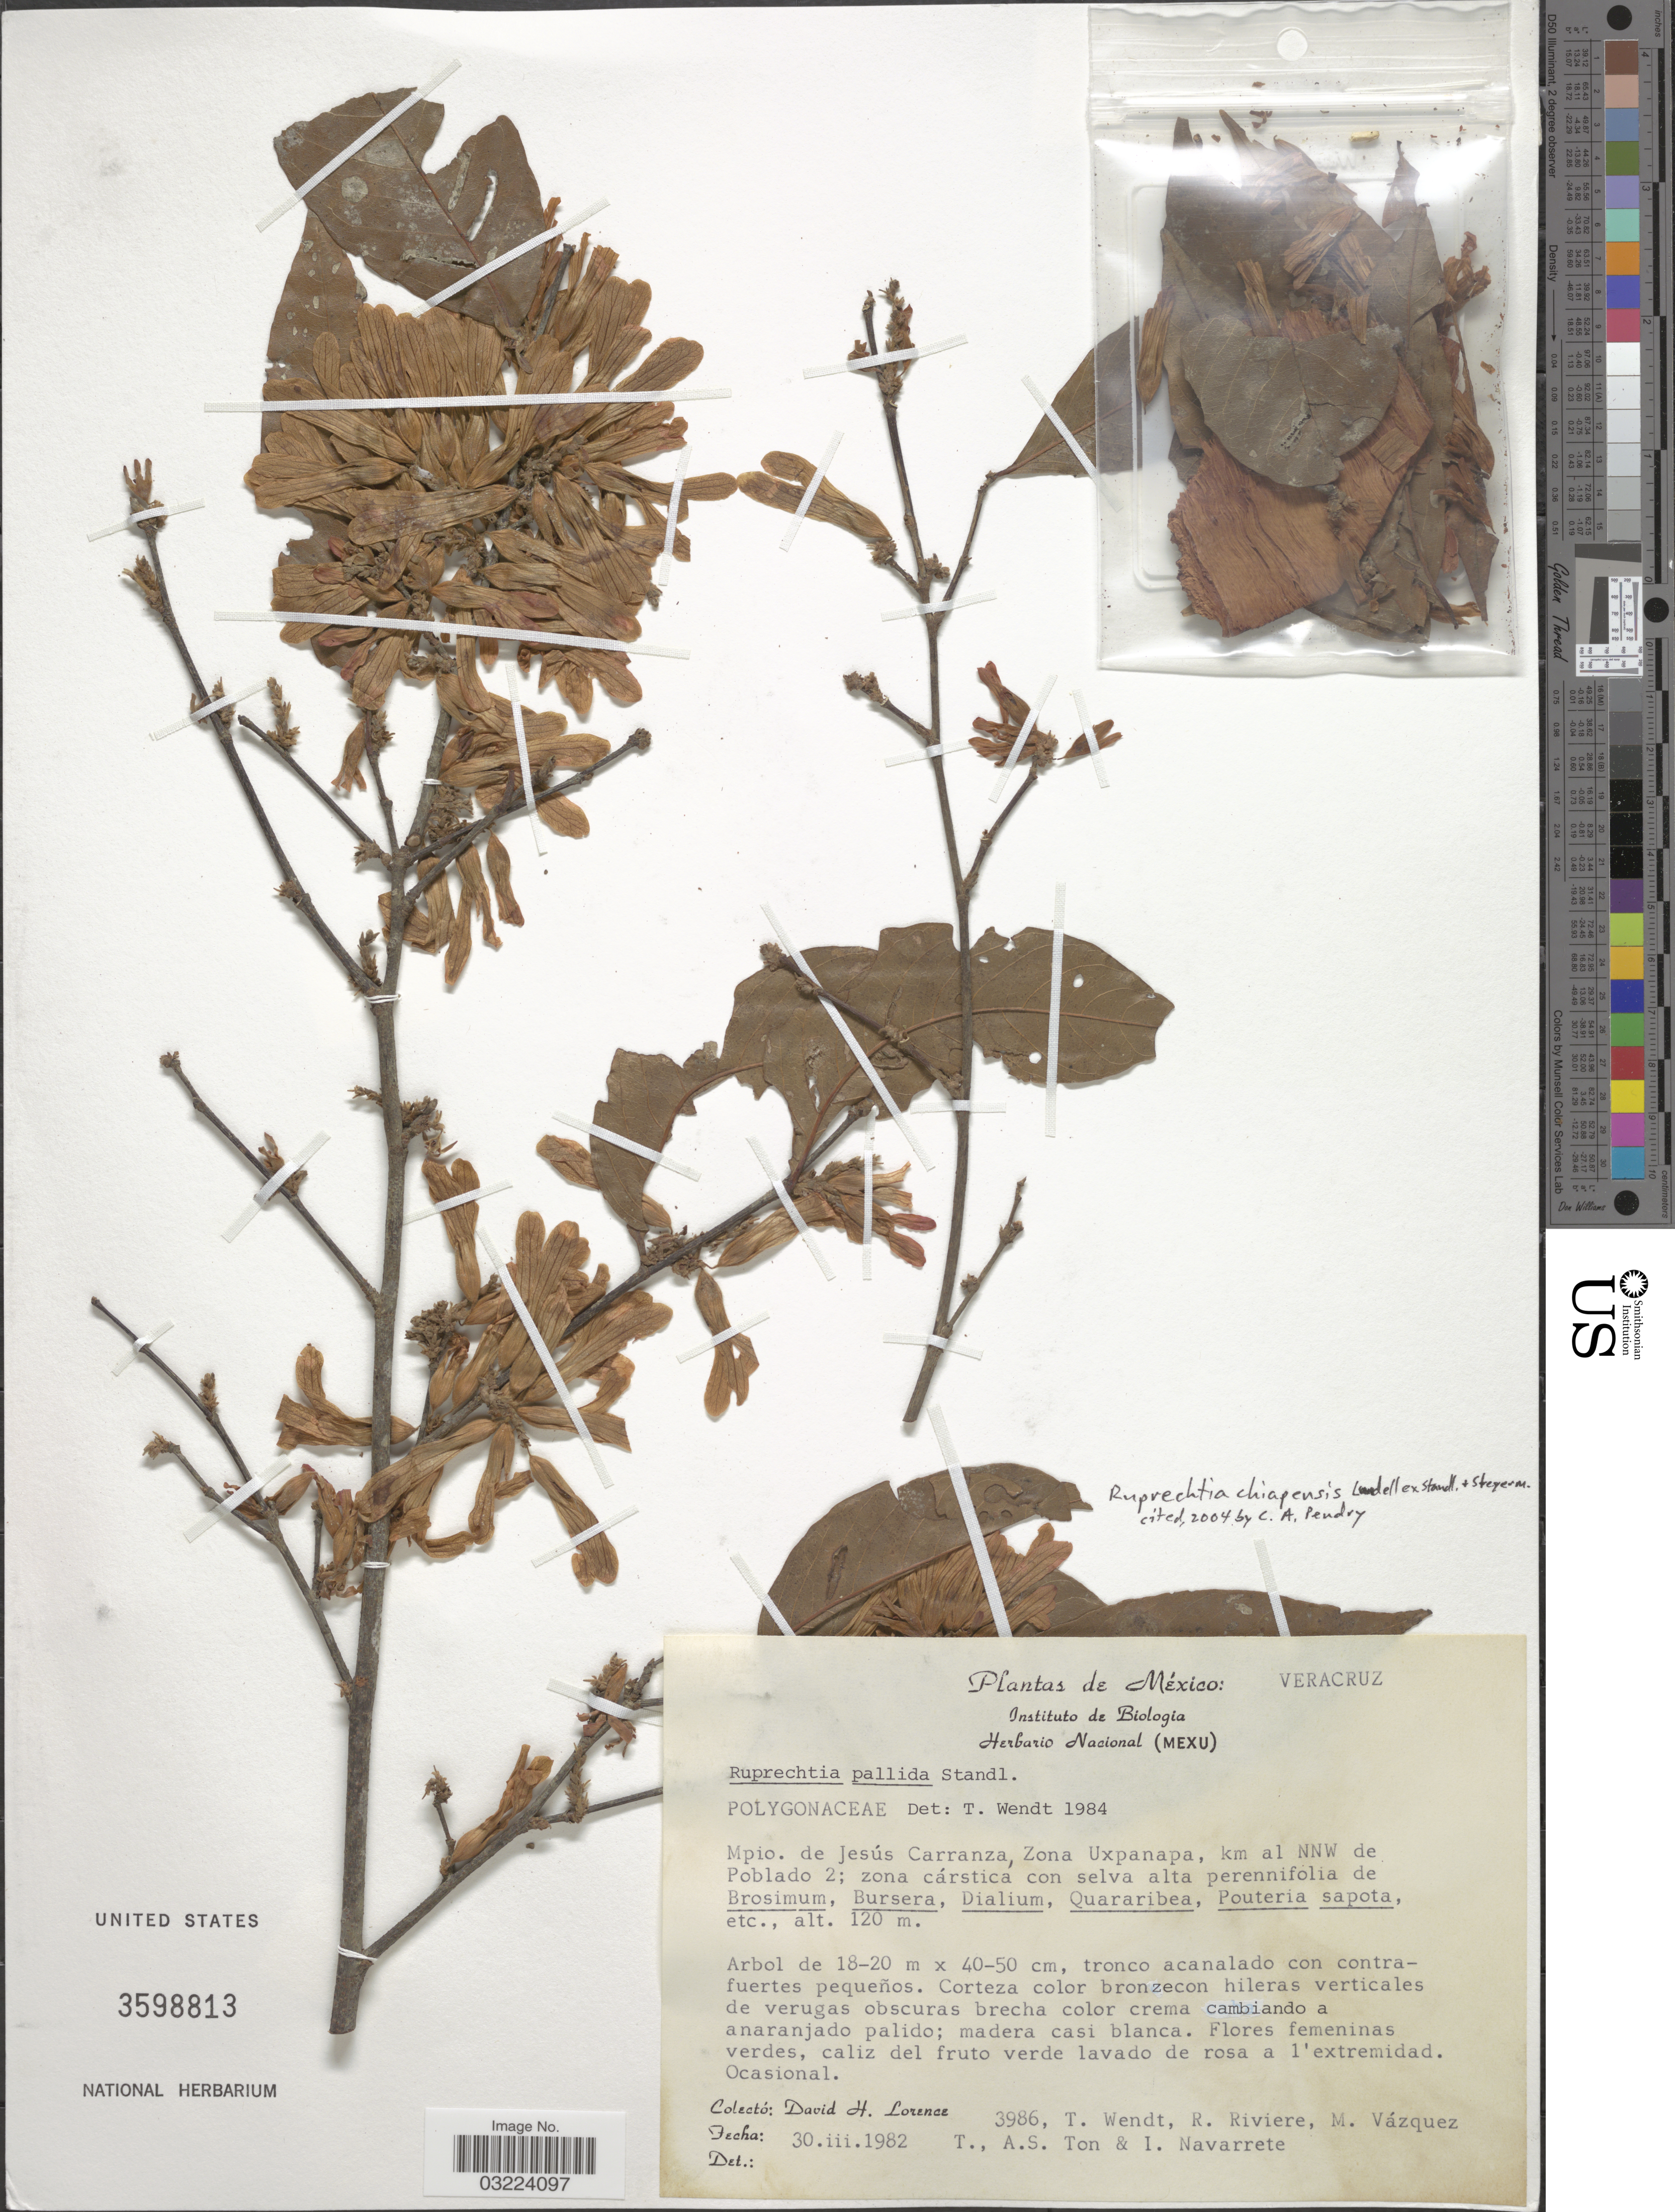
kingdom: Plantae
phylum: Tracheophyta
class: Magnoliopsida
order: Caryophyllales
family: Polygonaceae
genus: Ruprechtia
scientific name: Ruprechtia chiapensis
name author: Lundell ex Standl. & Steyerm.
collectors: D. Lorence, T. L. Wendt, R. Riviere, M. Vázquez T. & et al.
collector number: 3986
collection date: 1982-03-30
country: Mexico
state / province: Veracruz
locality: Veracruz, Mpio. de Jesús Carranza, Zona Uxpanapa, km al NNW de Poblado 2.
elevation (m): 120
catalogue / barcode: US 3598813